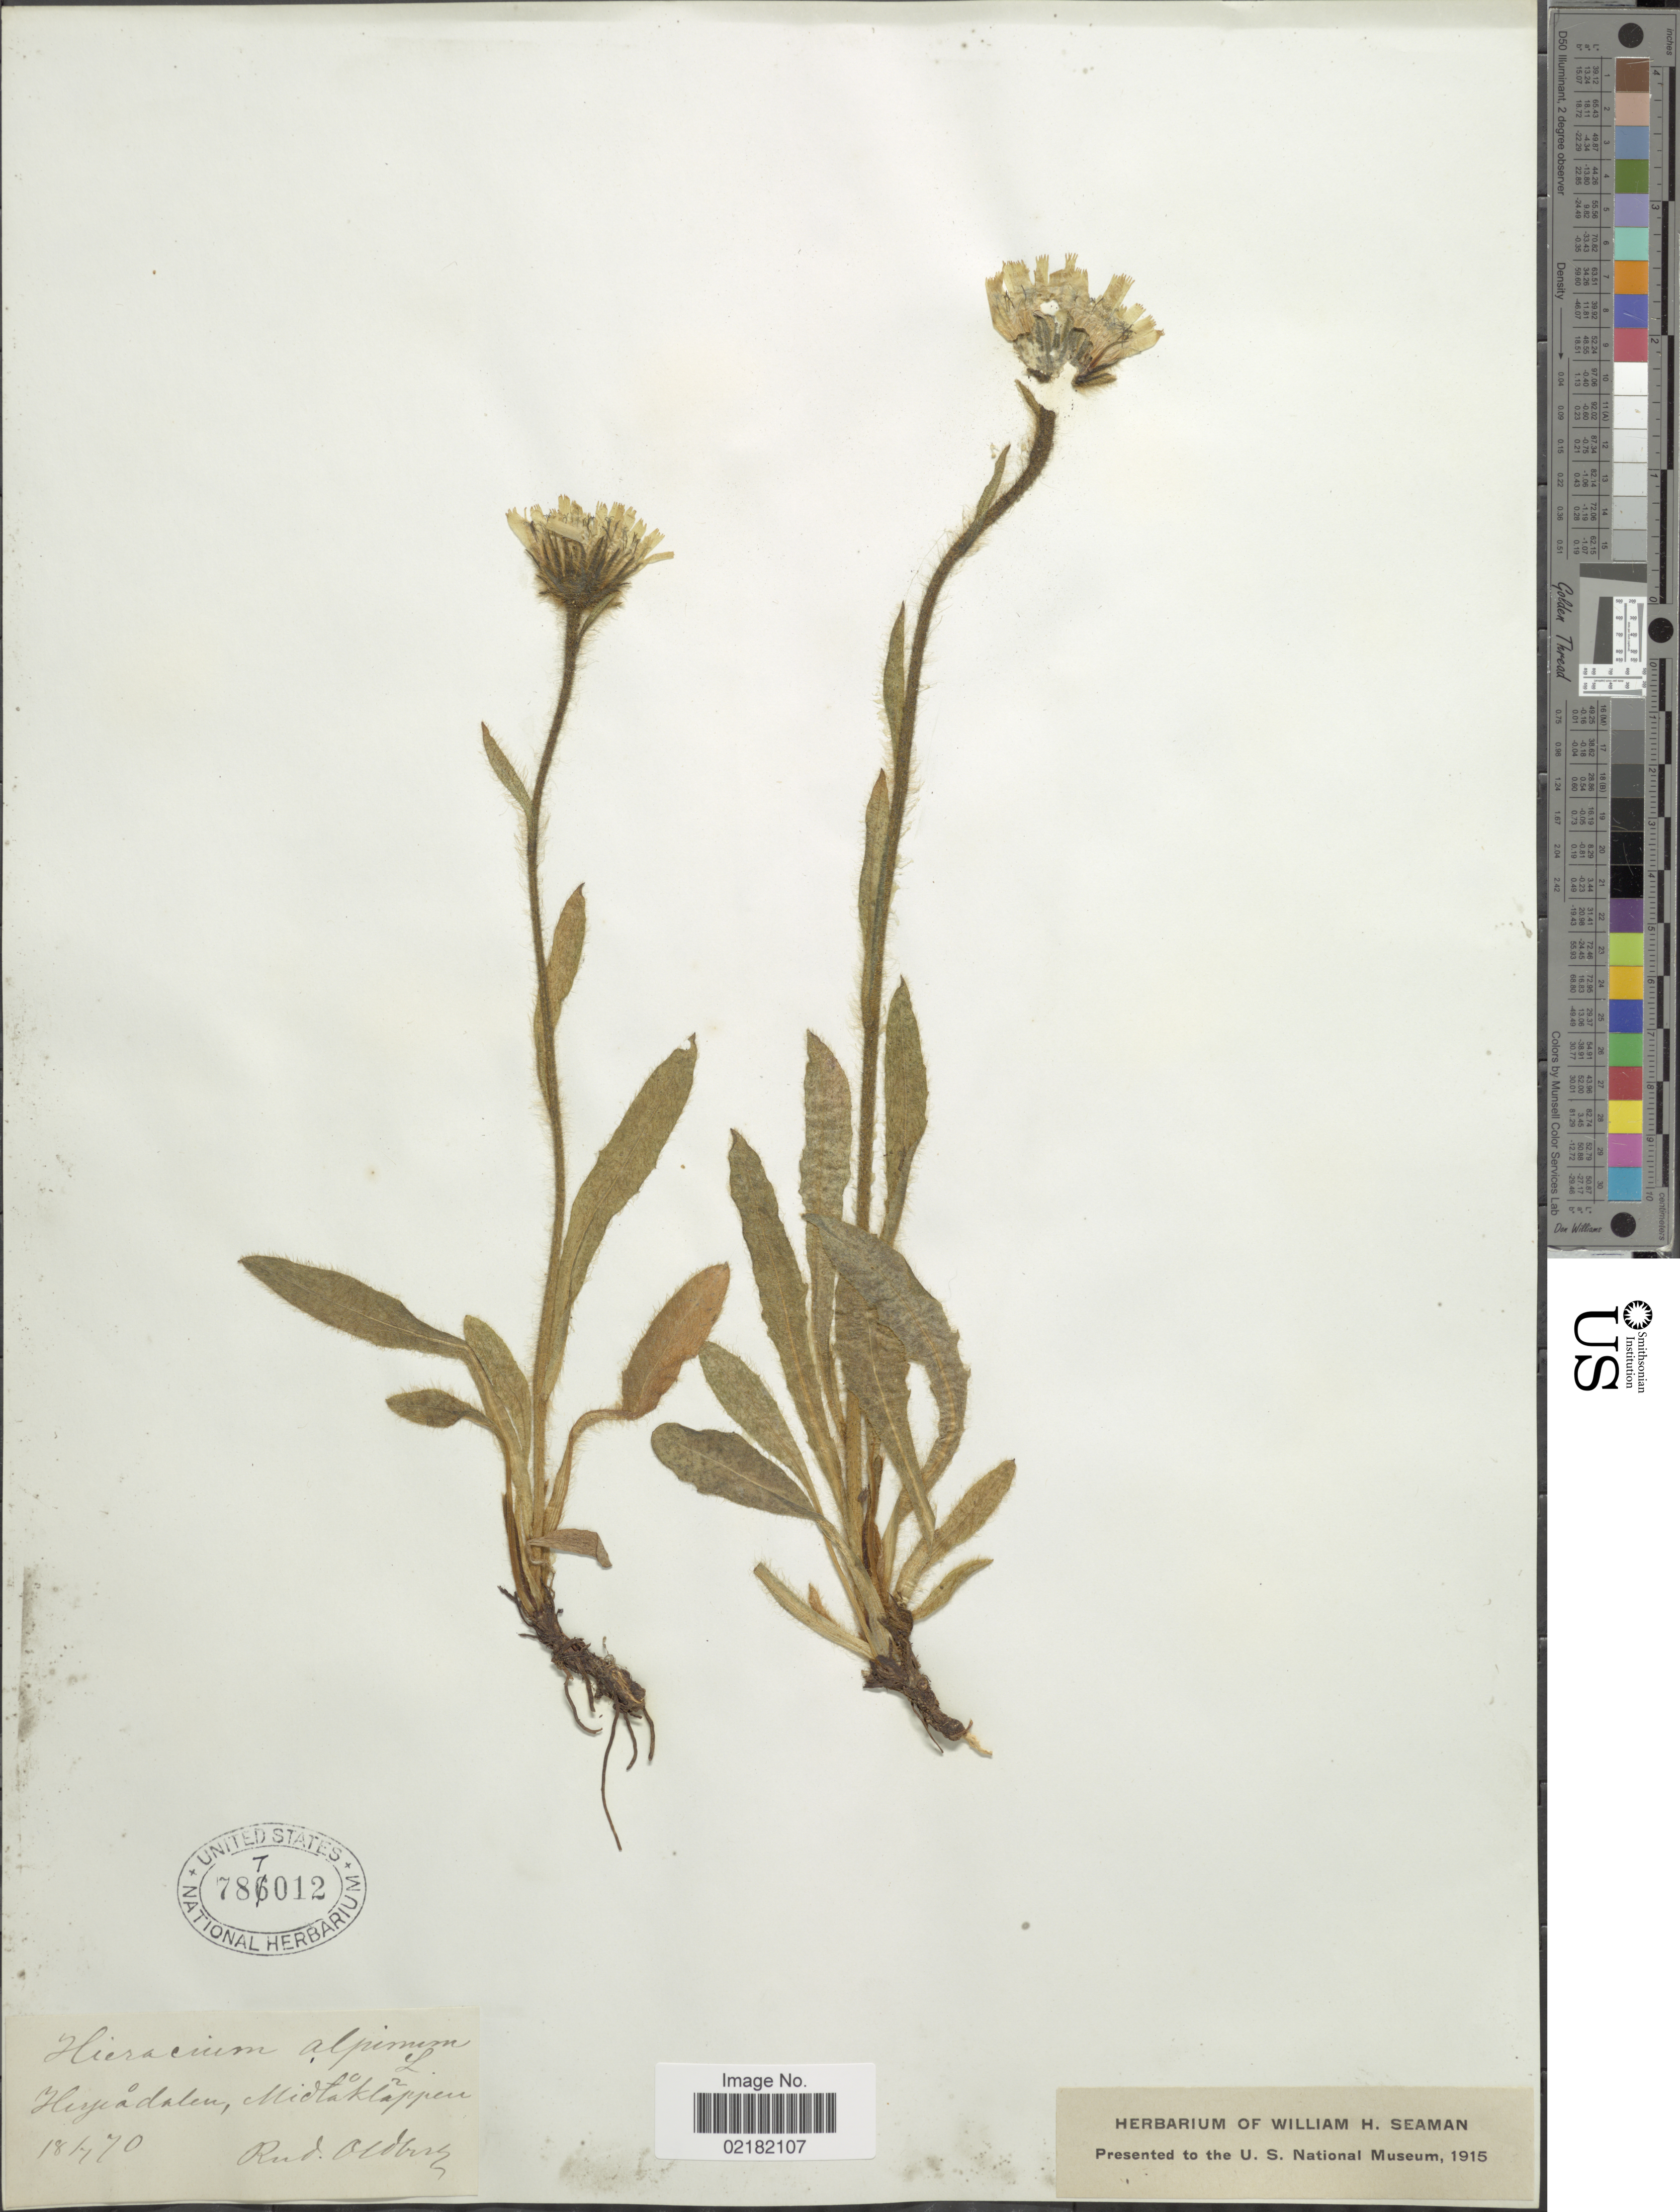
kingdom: Plantae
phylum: Tracheophyta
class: Magnoliopsida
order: Asterales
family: Asteraceae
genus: Hieracium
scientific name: Hieracium alpinum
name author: L.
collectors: R. Oldberg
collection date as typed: Transcribed d/m/y: 18/7/70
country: Sweden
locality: Herjadalen, Midtaklappen.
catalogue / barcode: US 787012